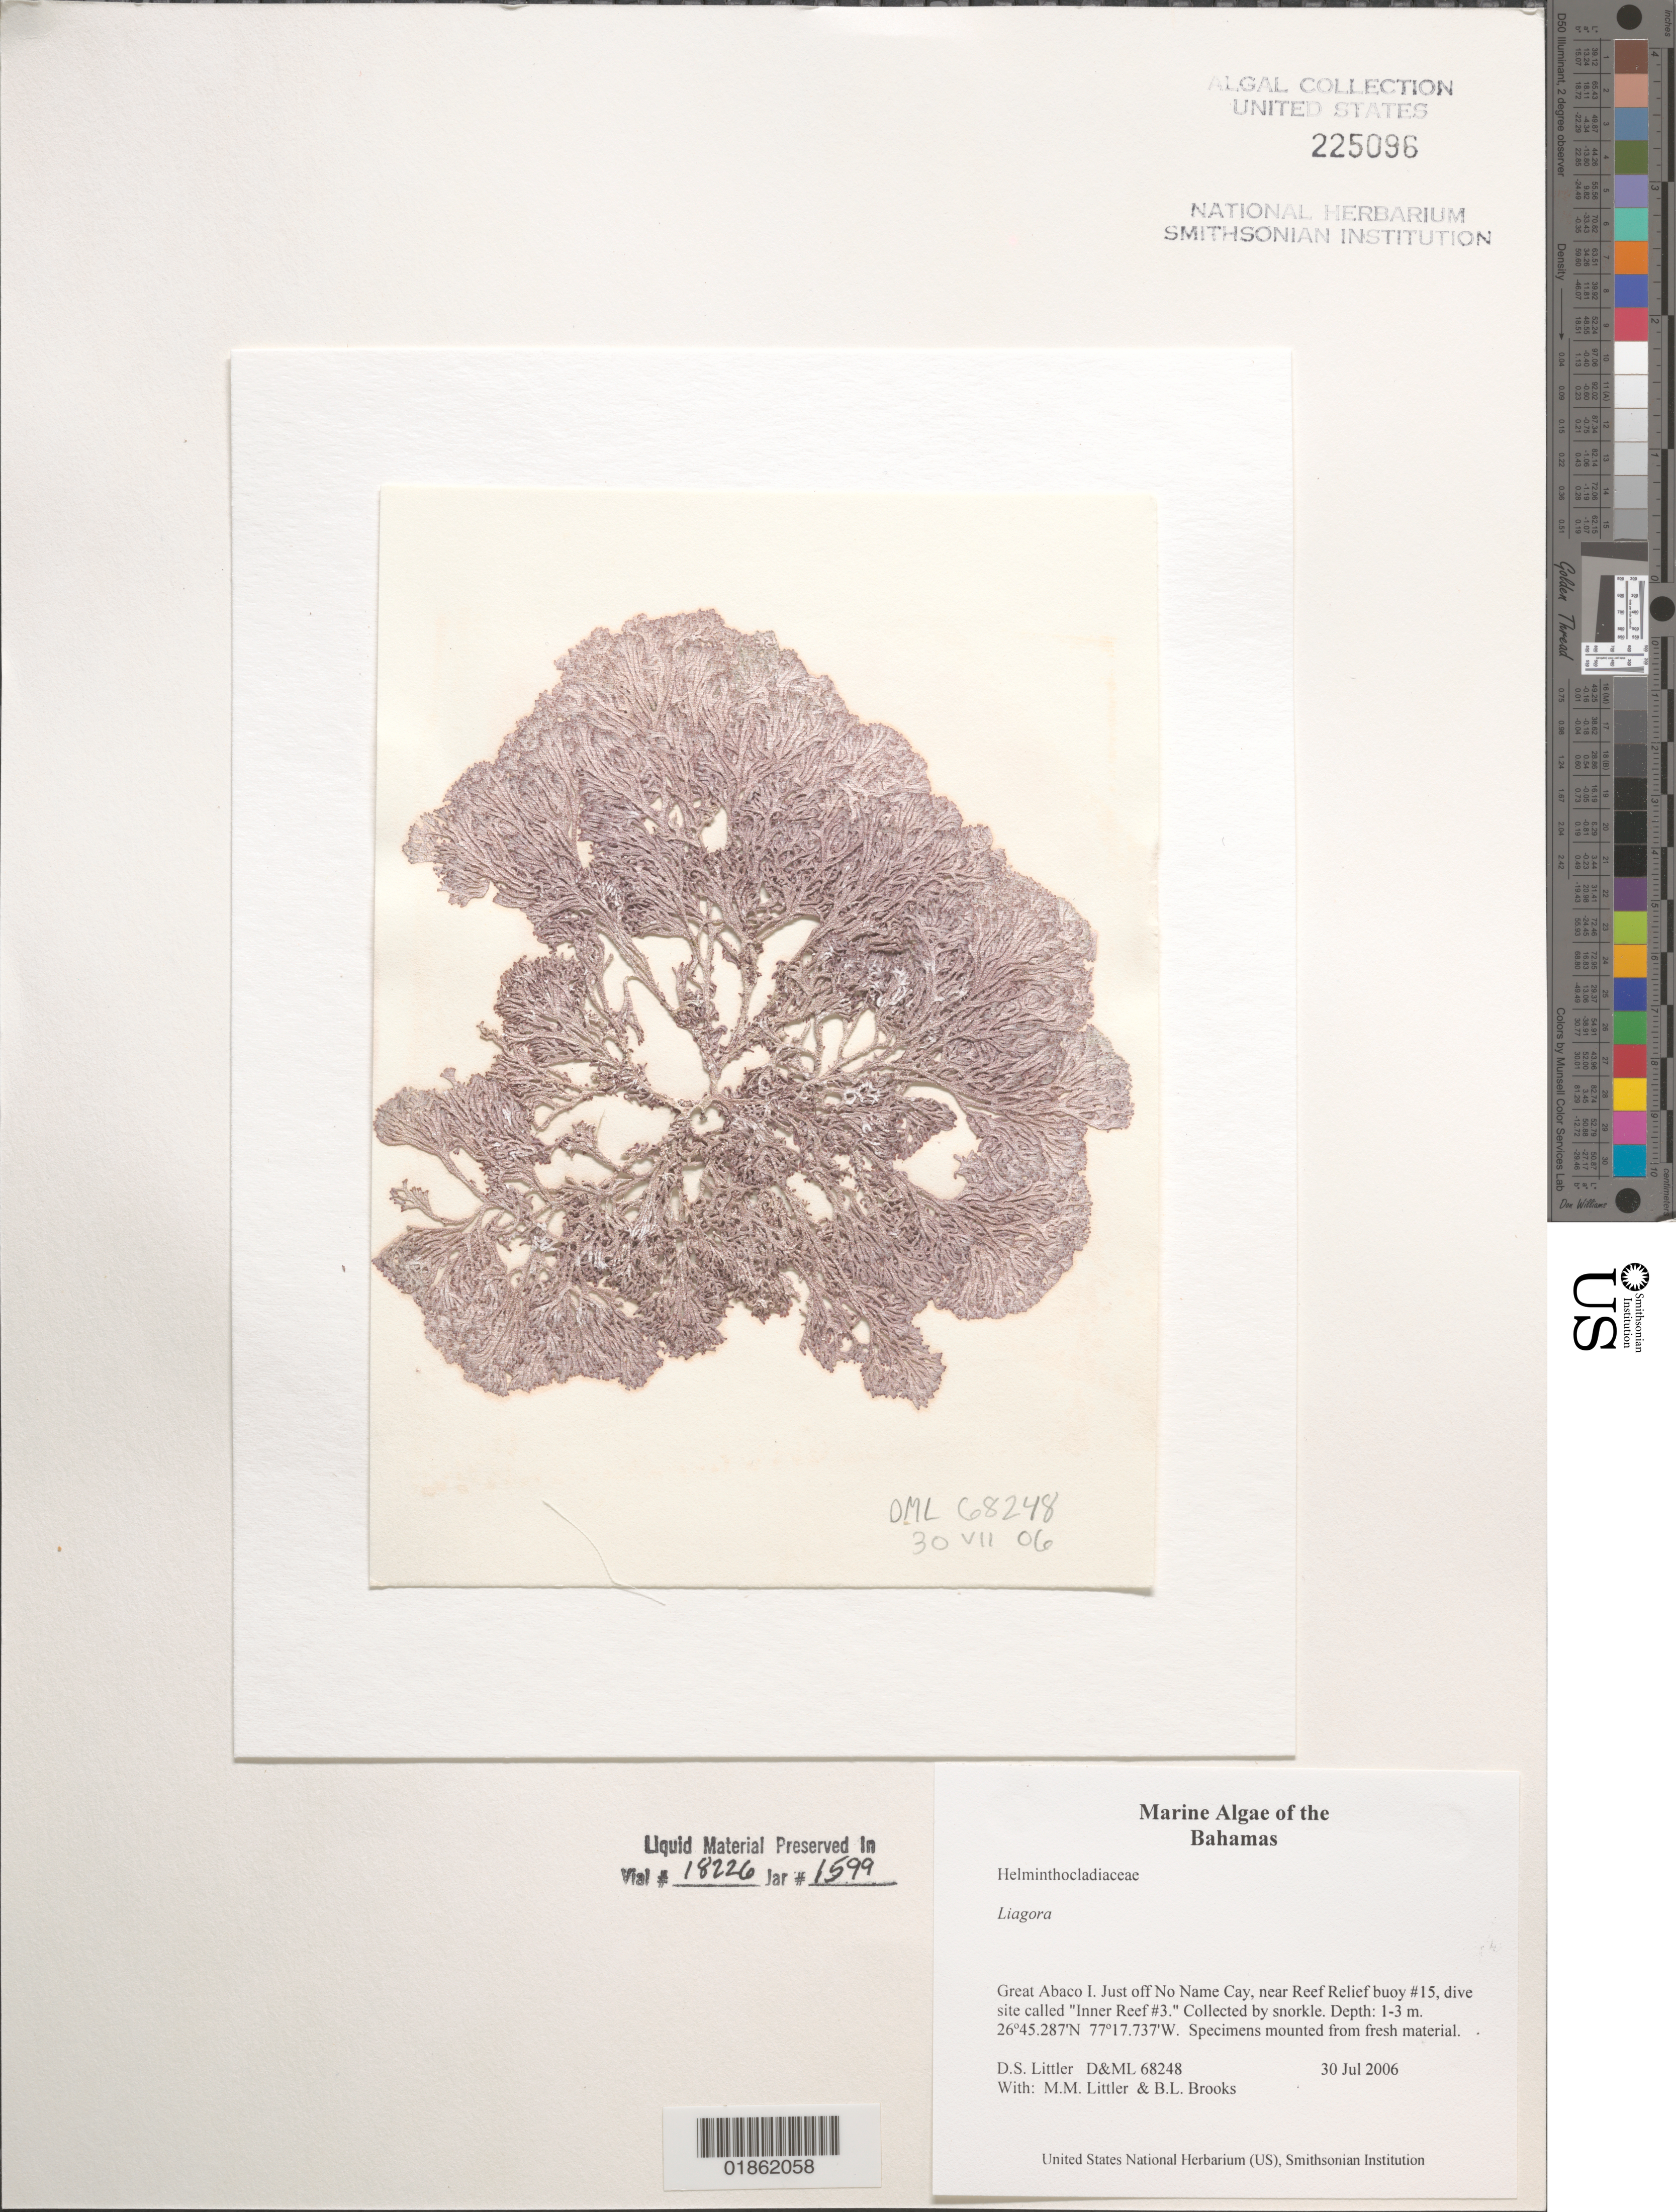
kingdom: Plantae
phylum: Rhodophyta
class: Florideophyceae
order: Nemaliales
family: Liagoraceae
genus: Liagora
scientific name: Liagora sp.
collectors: D. S. Littler, M. M. Littler & B. Lapointe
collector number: D&ML 68248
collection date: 2006-07-30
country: Bahamas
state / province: Hope Town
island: No Name Key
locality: Abacos. E of No Name Key.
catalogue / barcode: US 225096